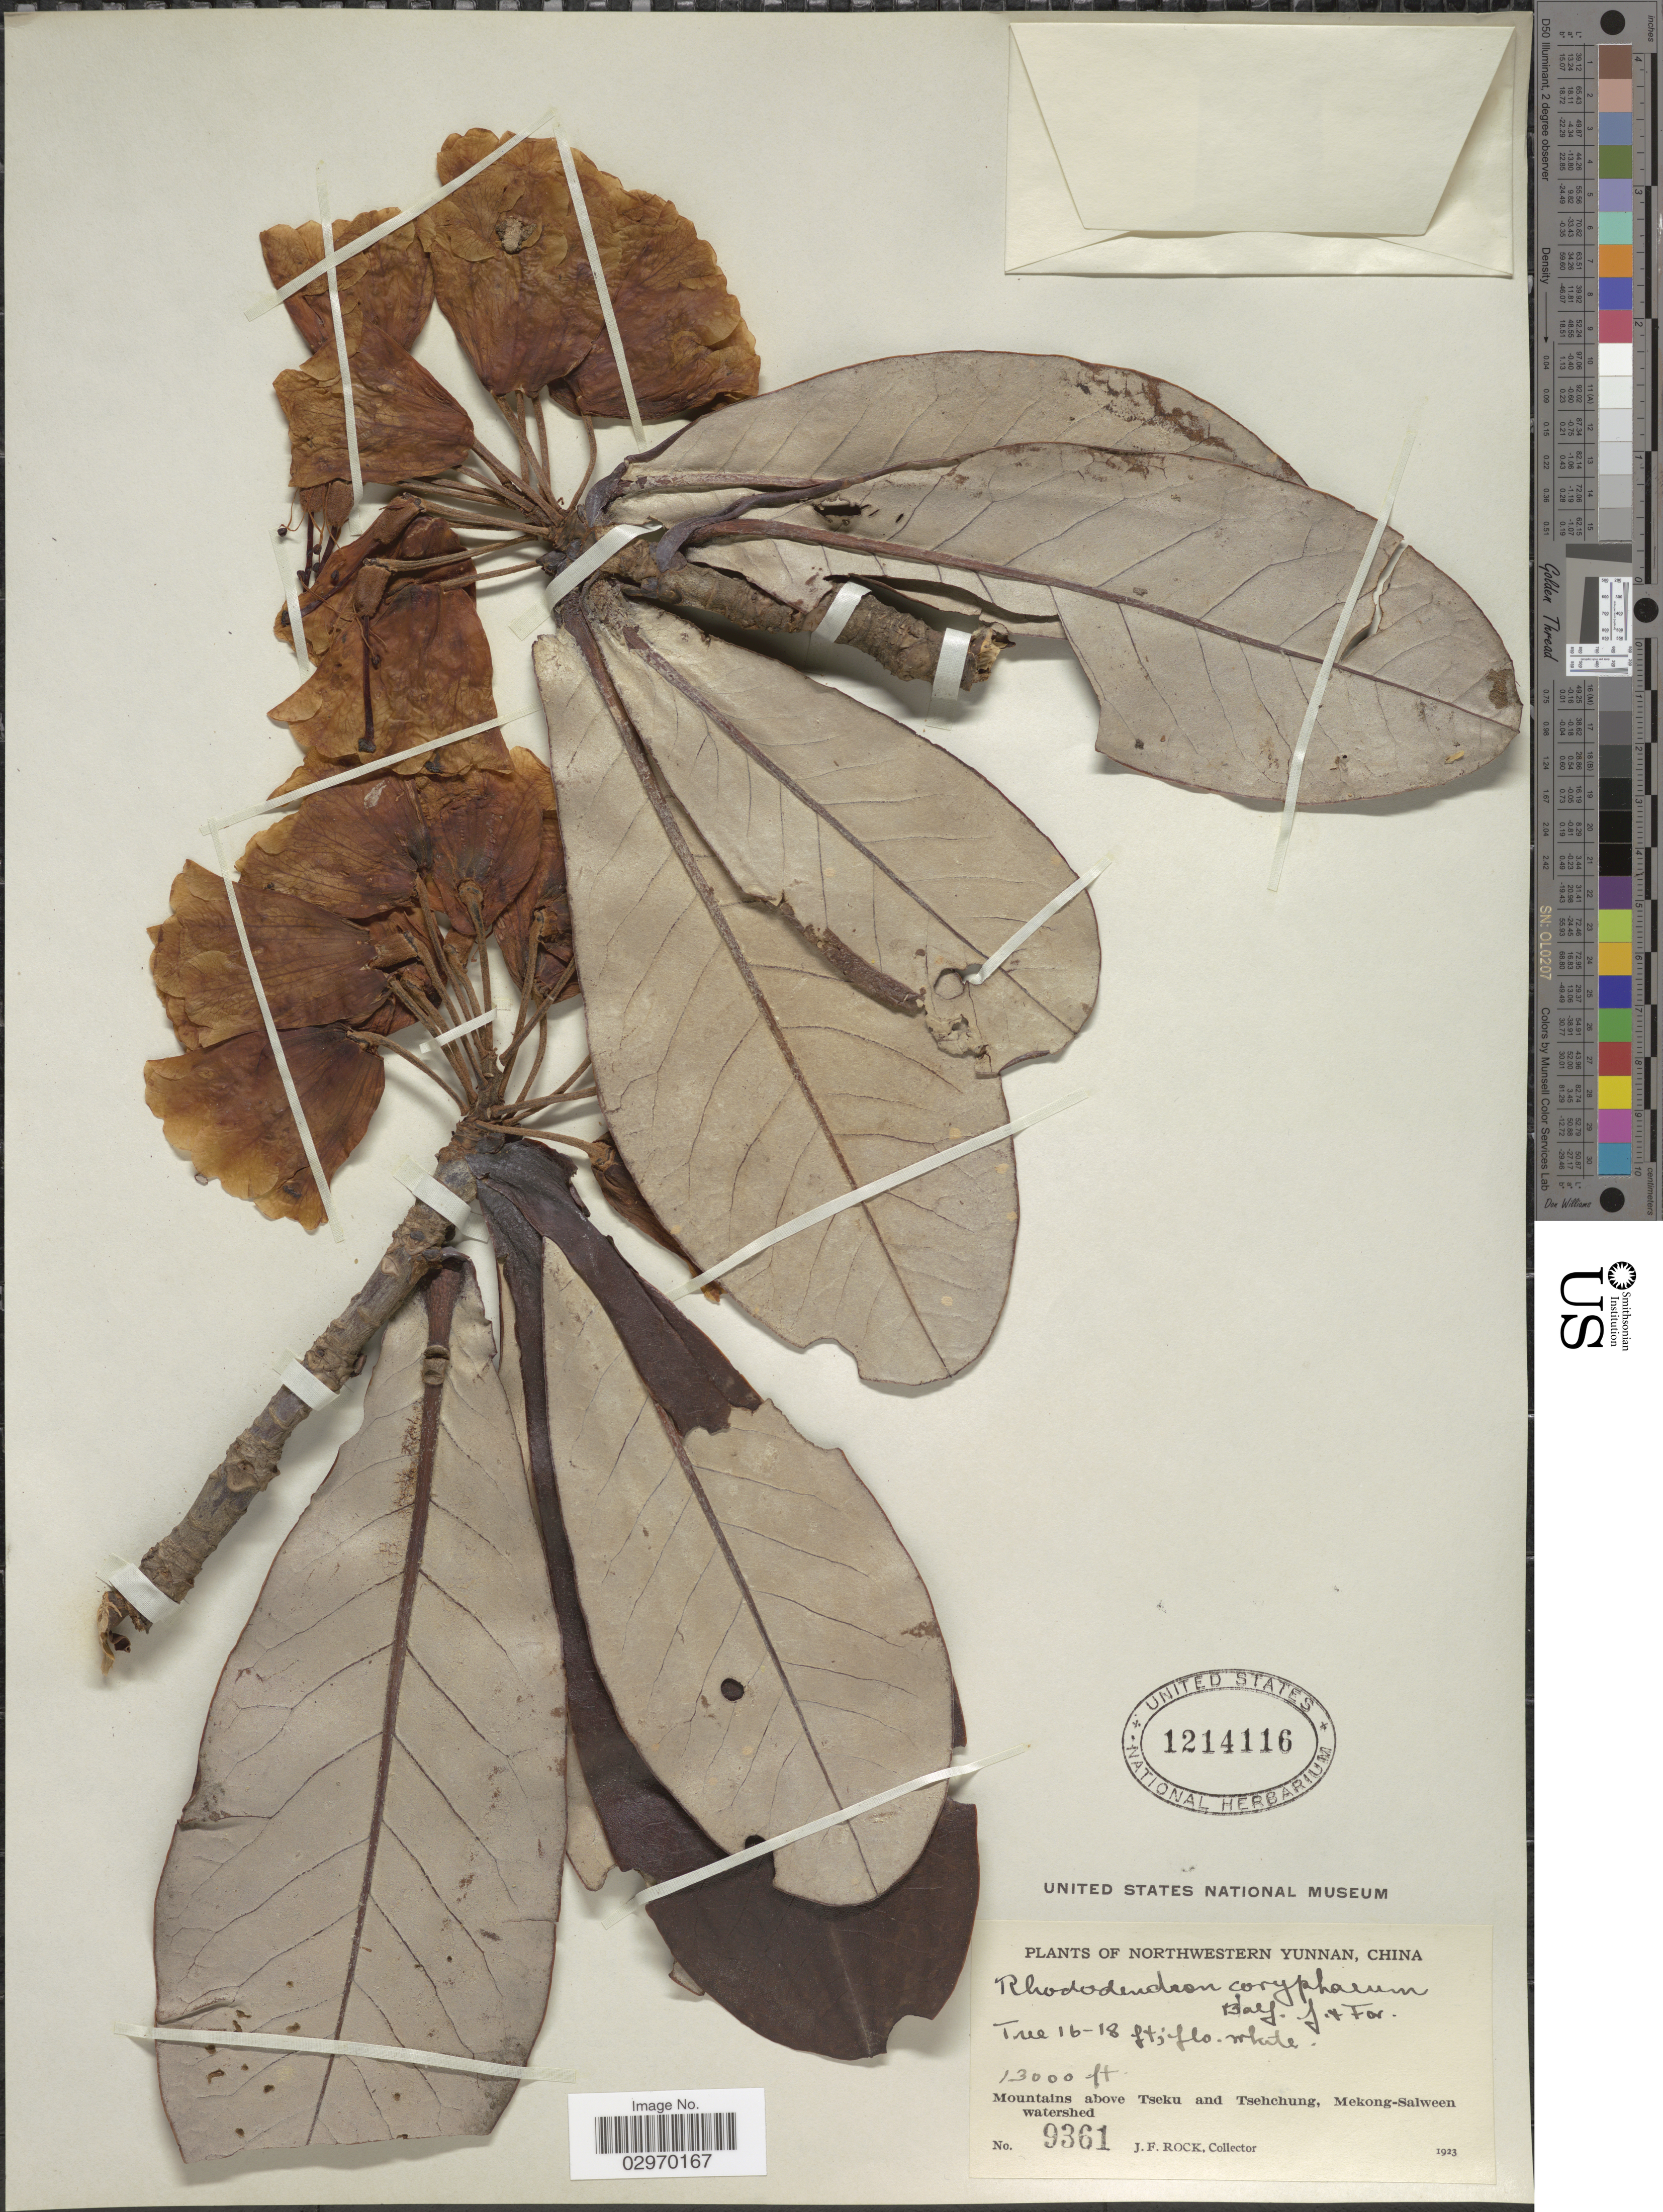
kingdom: Plantae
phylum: Tracheophyta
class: Magnoliopsida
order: Ericales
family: Ericaceae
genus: Rhododendron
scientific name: Rhododendron coryphaeum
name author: Balf. f. & Forrest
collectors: J. Rock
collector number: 9361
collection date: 1923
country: China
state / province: Yunnan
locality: Northwestern Yunnan. Mountains above Tseku and Tsehchung, Mekong-Salween watershed.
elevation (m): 3962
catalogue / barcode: US 1214116